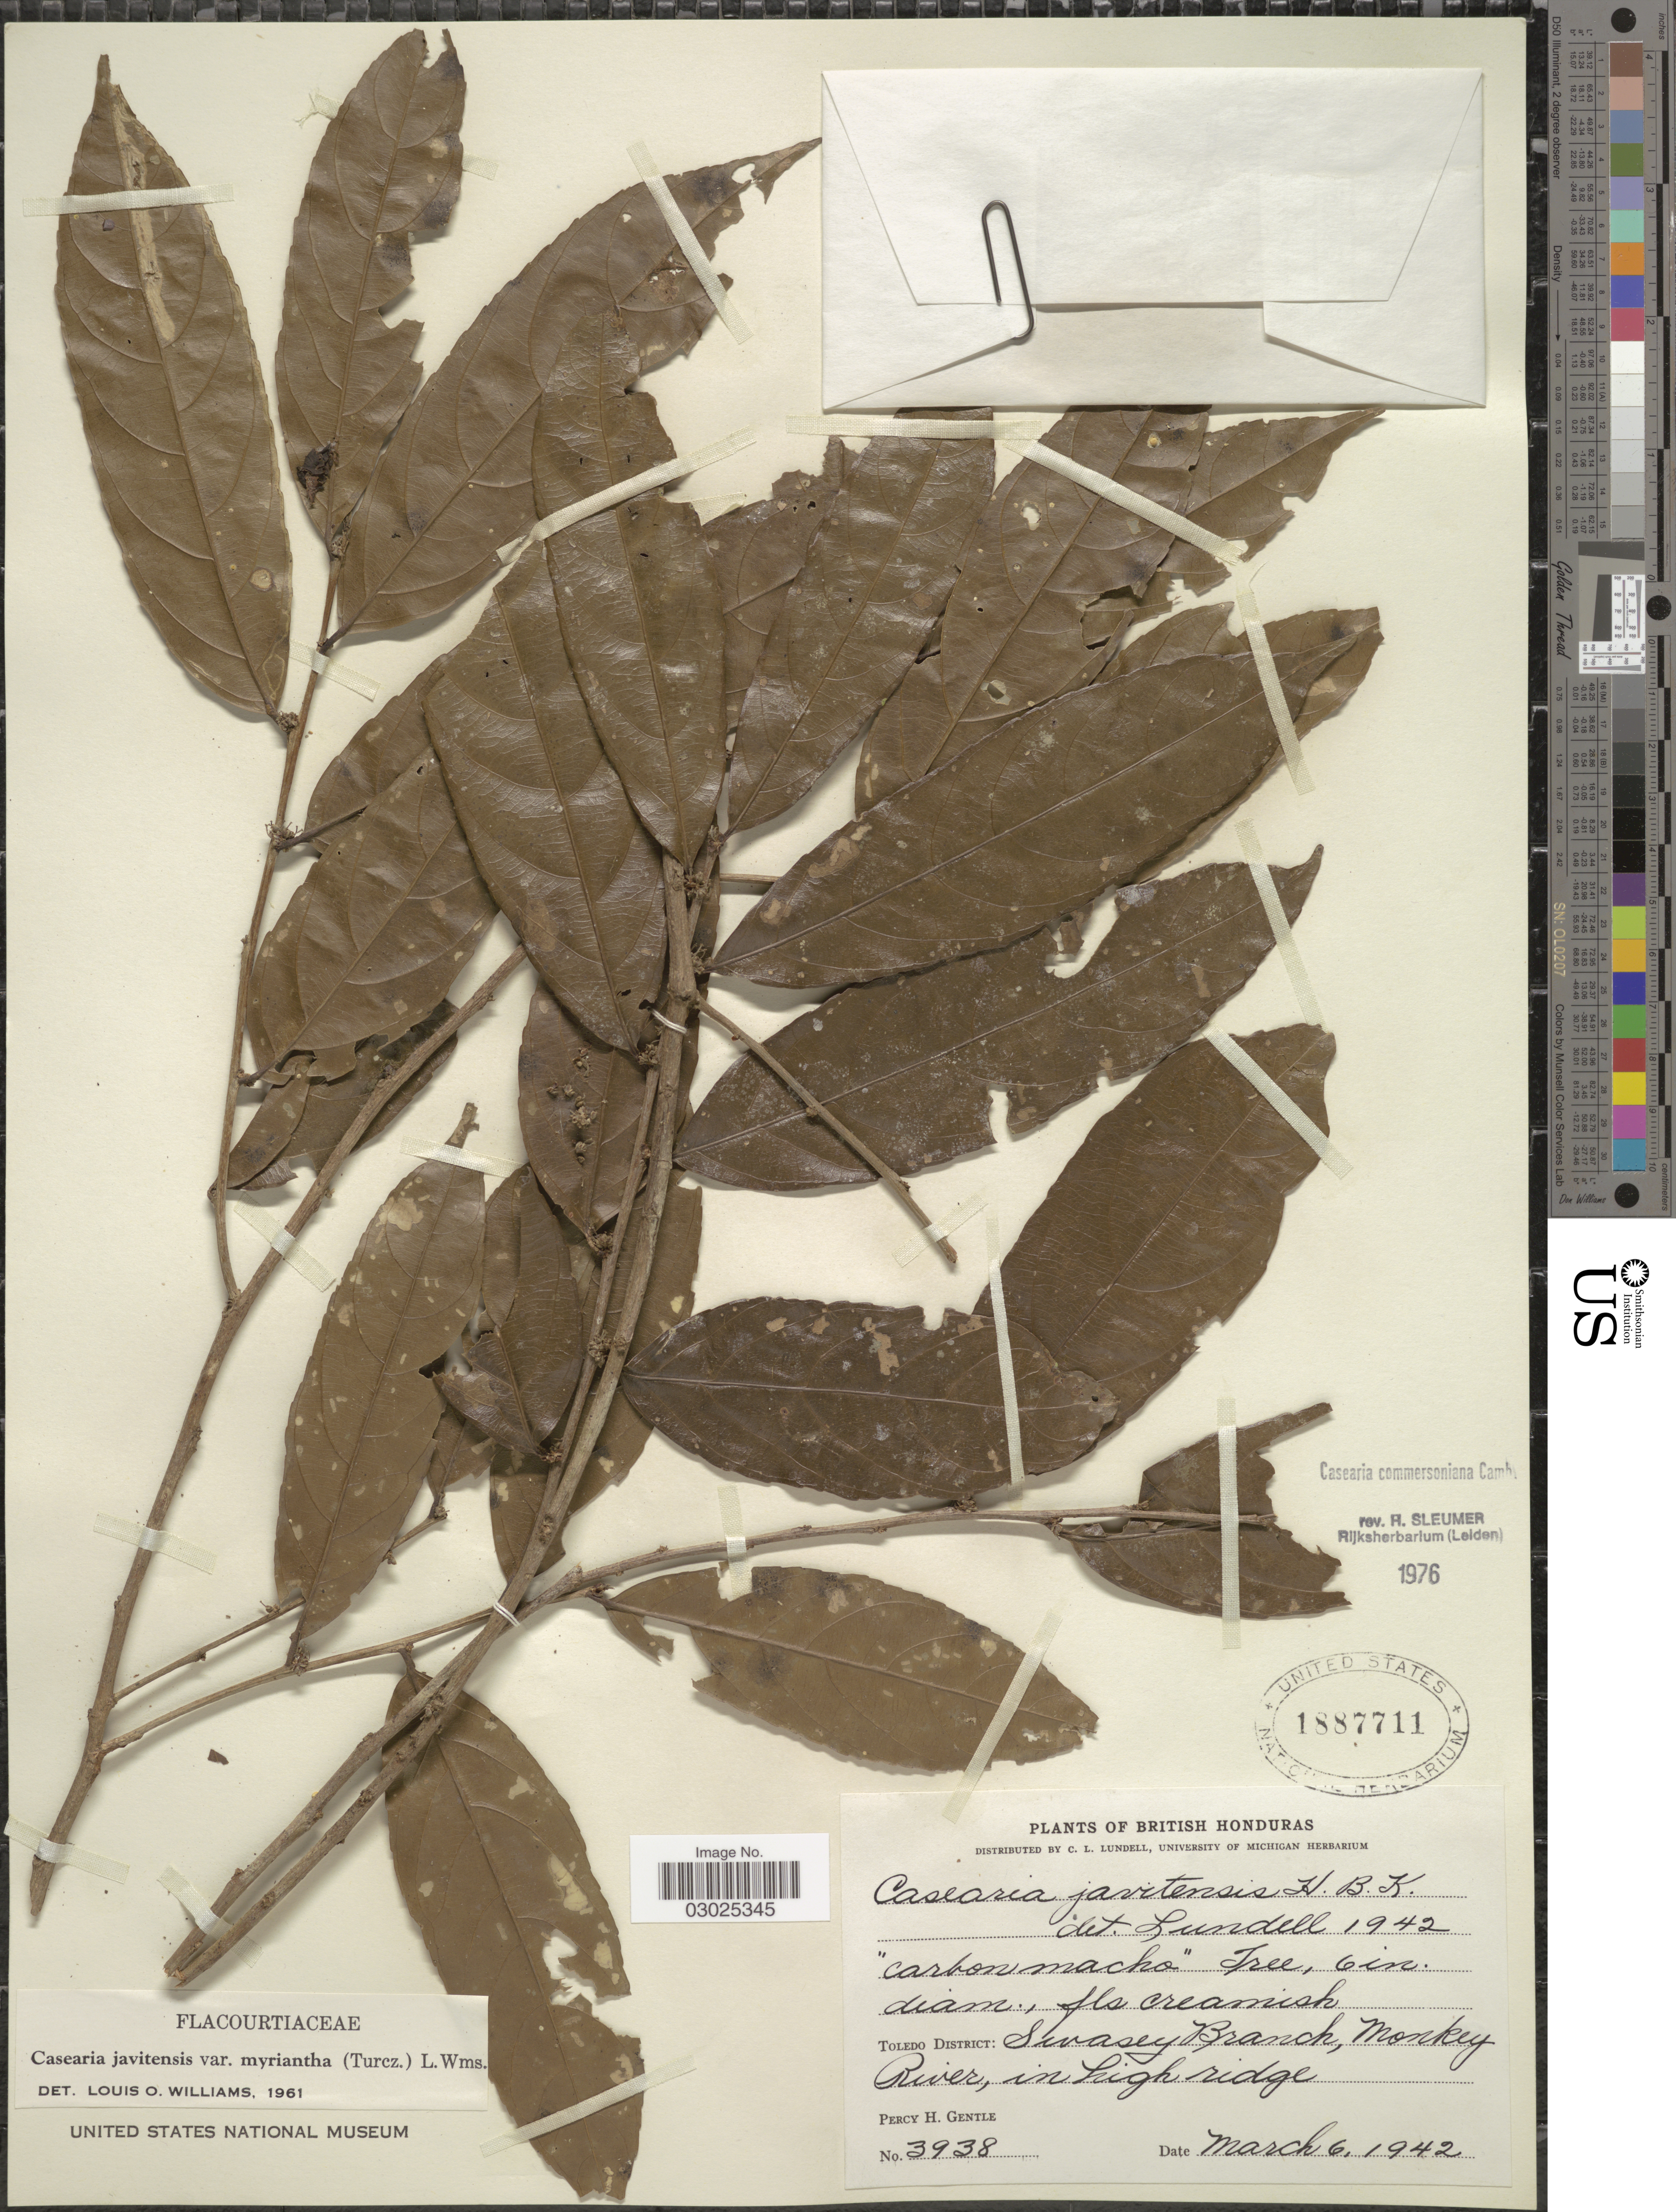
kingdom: Plantae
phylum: Tracheophyta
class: Magnoliopsida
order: Malpighiales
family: Salicaceae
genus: Piparea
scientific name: Piparea dentata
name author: Aubl.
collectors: P. H. Gentle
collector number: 3938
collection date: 1942-03-06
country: Belize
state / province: Toledo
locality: British Honduras. Swasey Branch, Monkey River, in high ridge.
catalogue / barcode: US 1887711